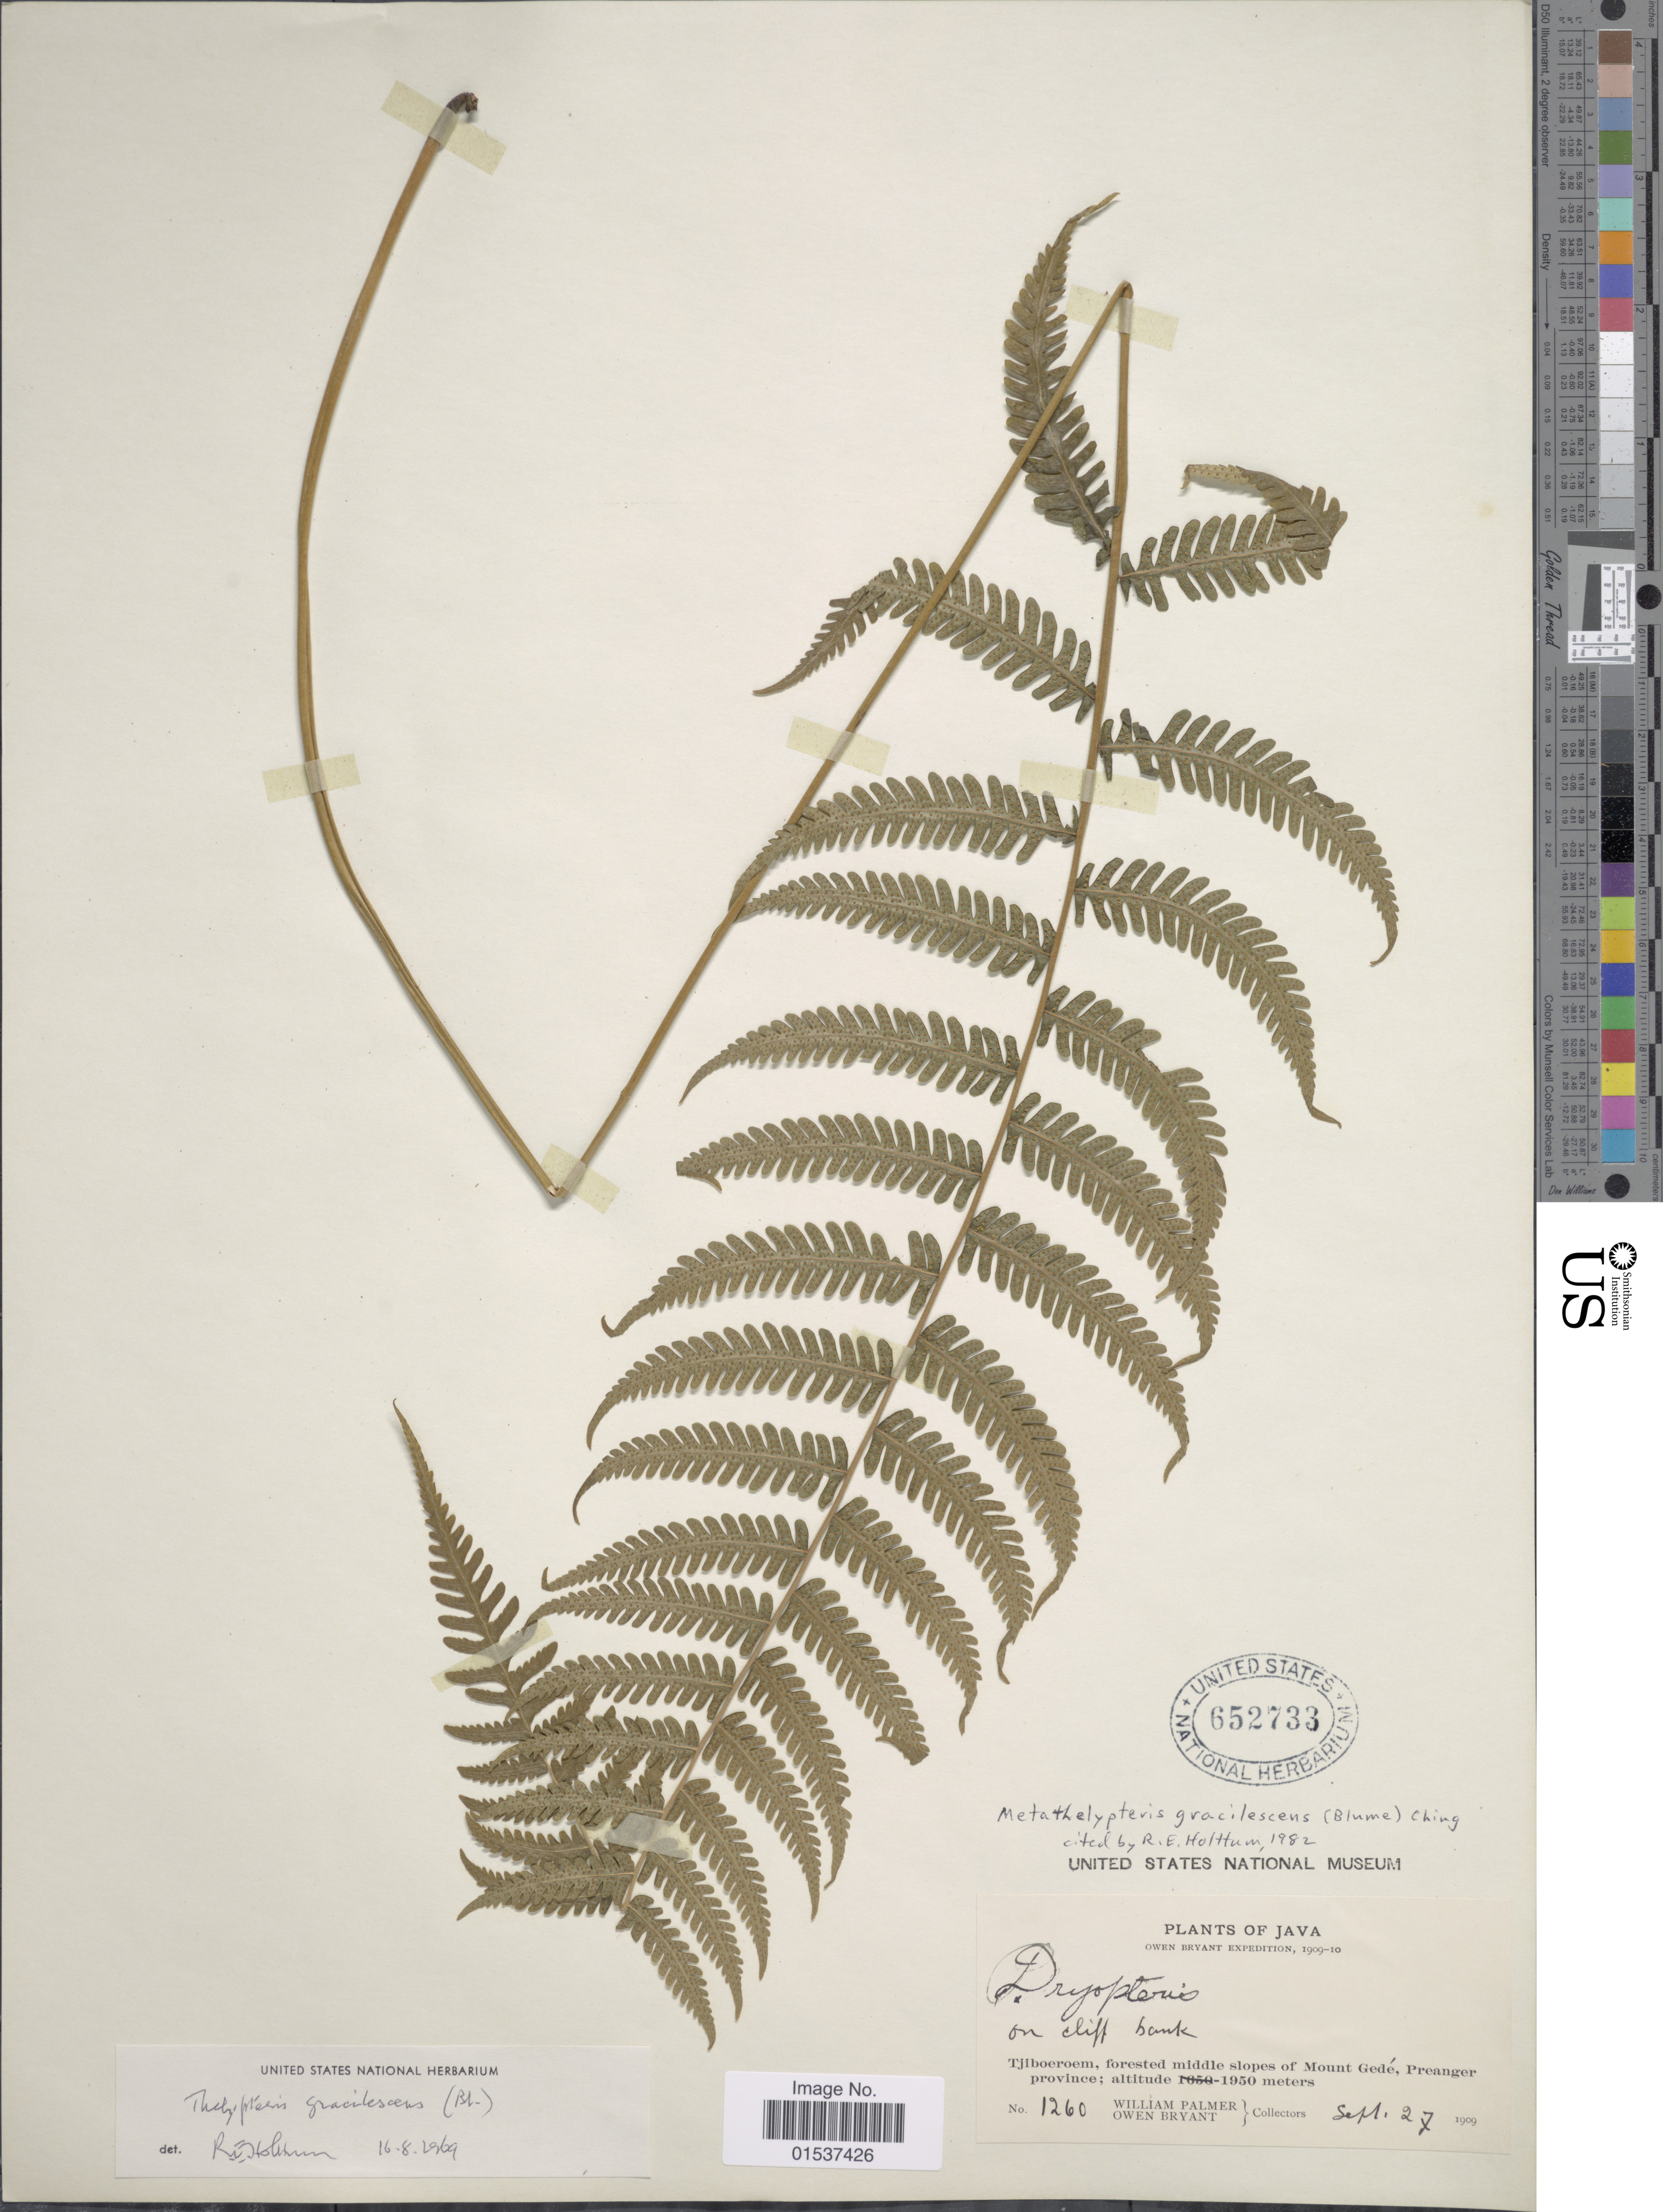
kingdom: Plantae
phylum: Tracheophyta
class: Polypodiopsida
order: Polypodiales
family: Thelypteridaceae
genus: Metathelypteris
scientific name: Metathelypteris gracilescens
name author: (Blume) Ching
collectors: W. Palmer & O. Bryant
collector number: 1260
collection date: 1909-09-27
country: Indonesia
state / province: Java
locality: Java, Tjiboeroem, forested middle slopes of Mount Gede, Preanger province.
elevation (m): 1950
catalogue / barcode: US 652733